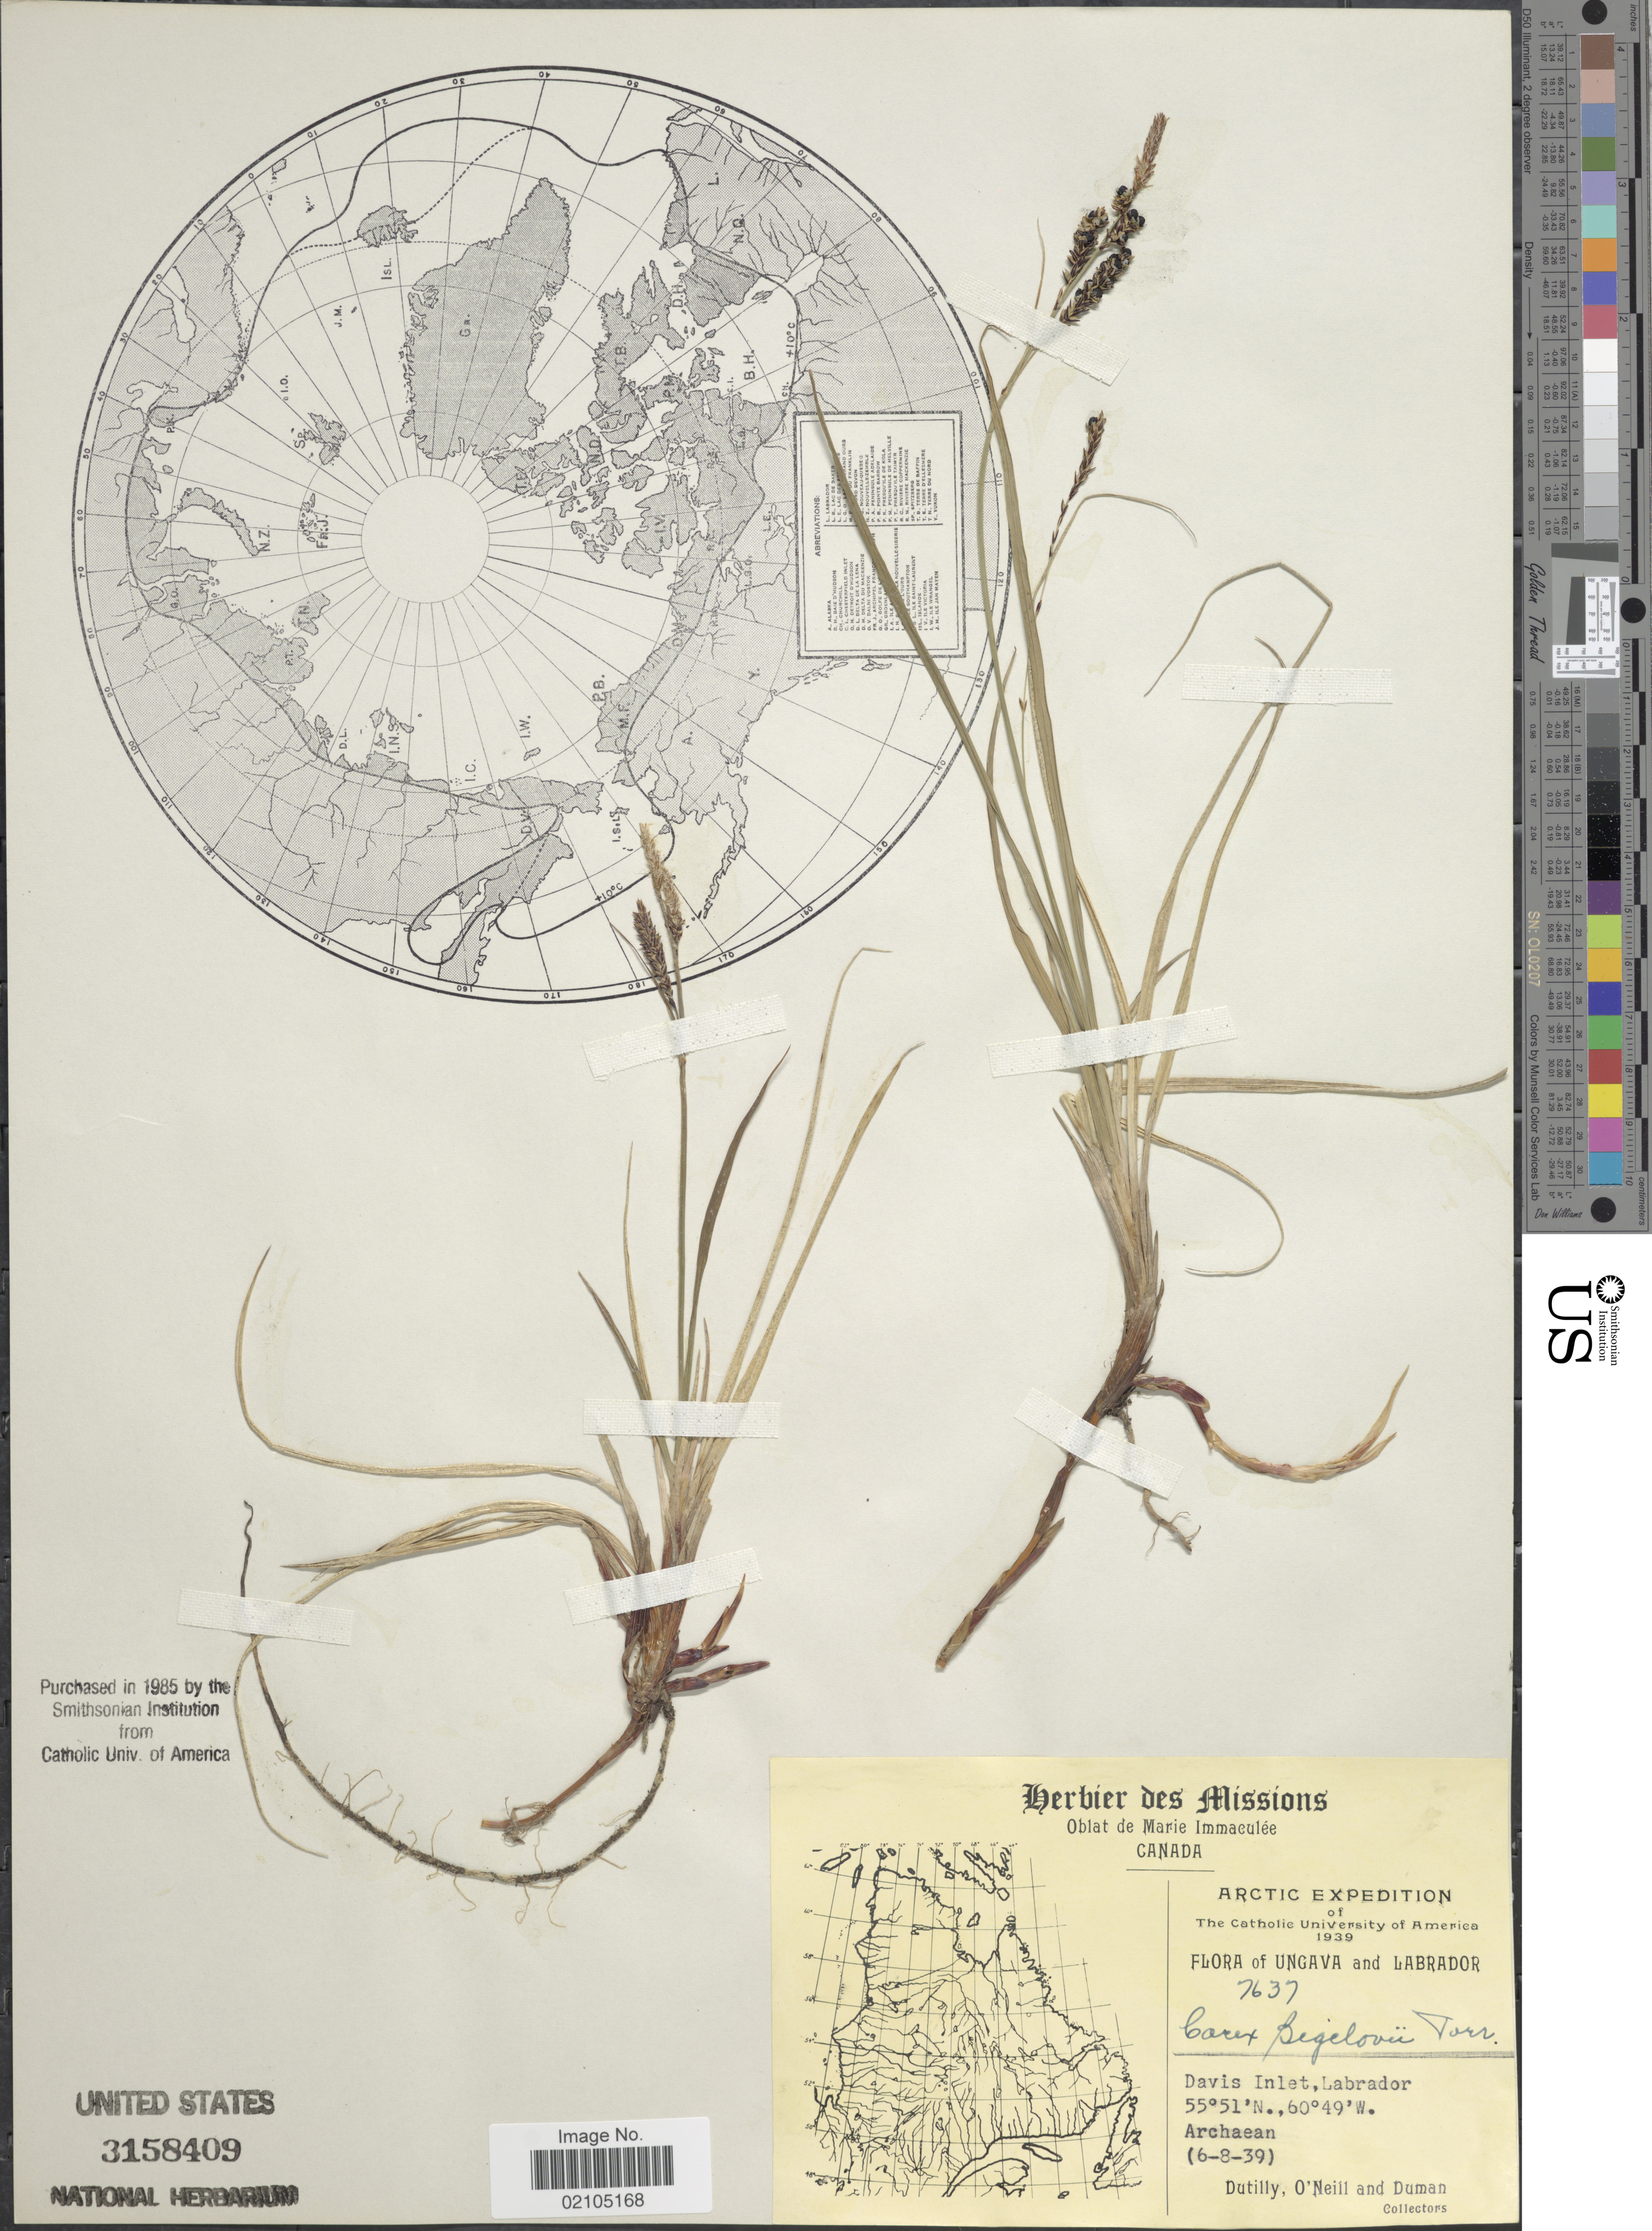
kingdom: Plantae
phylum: Tracheophyta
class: Liliopsida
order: Poales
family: Cyperaceae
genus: Carex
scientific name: Carex bigelowii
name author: Torr. ex Schwein.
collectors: -. Dutilly, -. O'Neill & -. Duman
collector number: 7637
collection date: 1939-08-06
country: Canada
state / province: Newfoundland and Labrador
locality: Davis Inlet, Labrador, Archean, Arctic.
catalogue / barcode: US 3158409